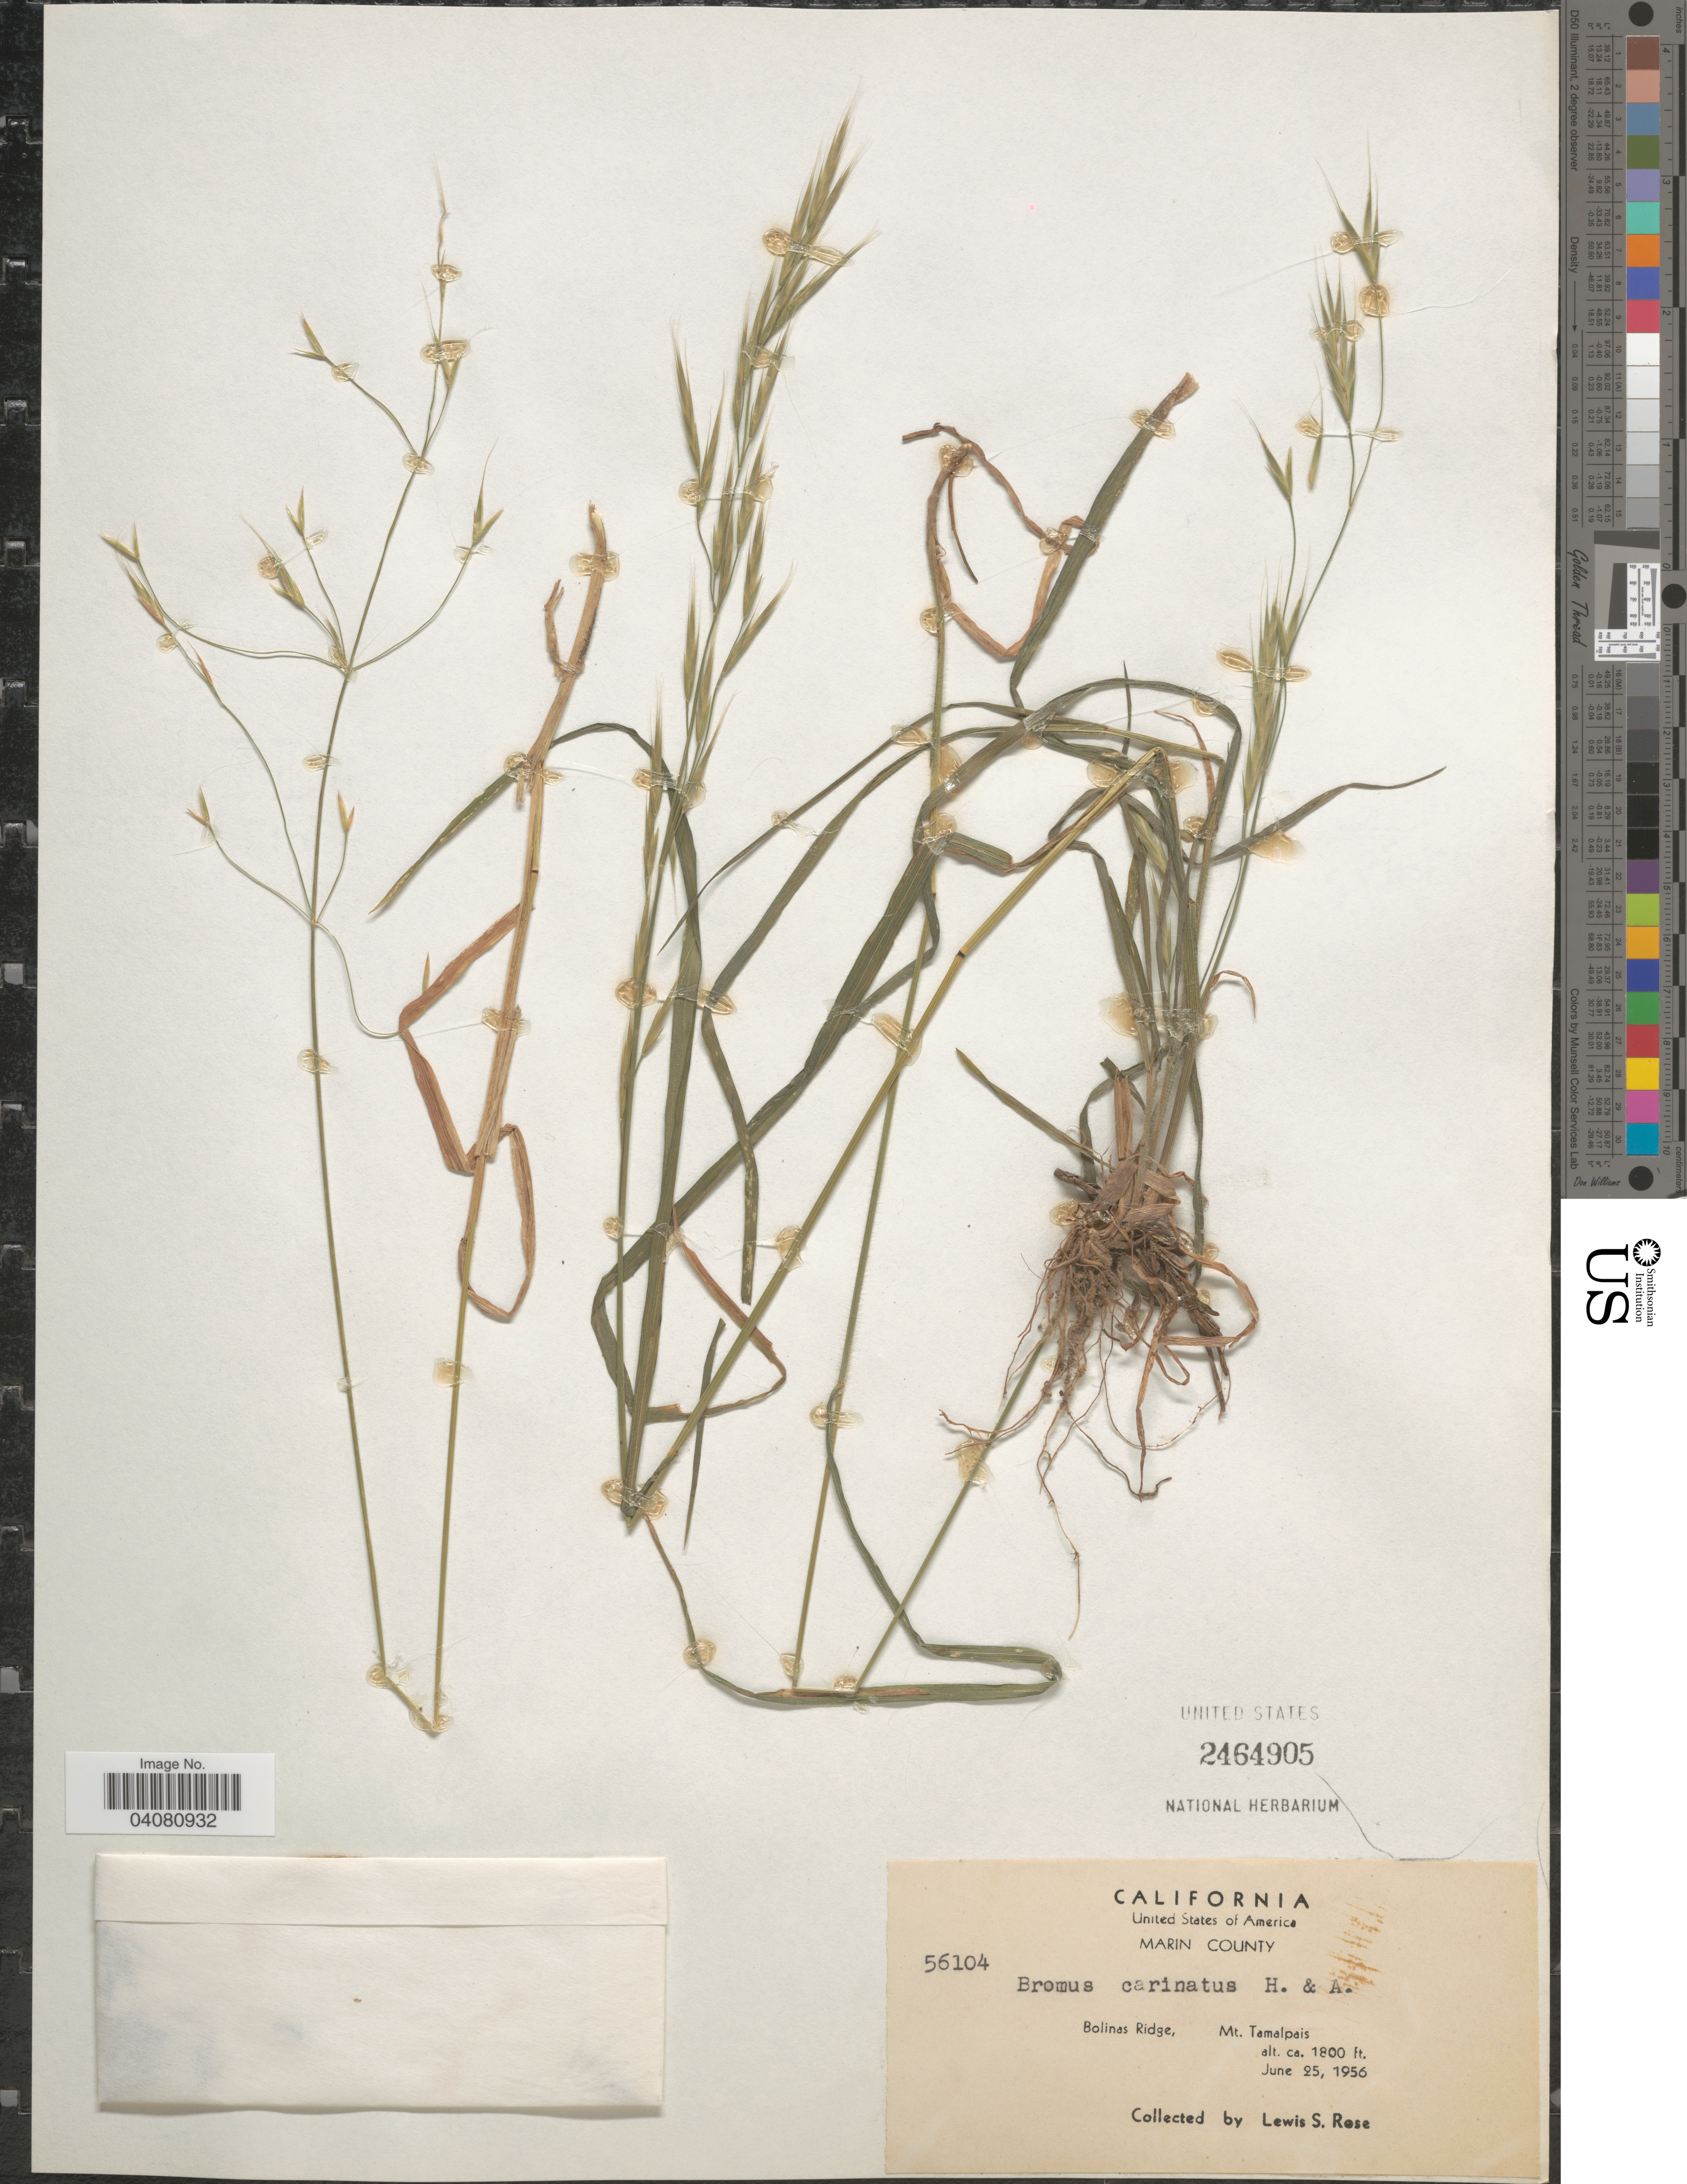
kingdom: Plantae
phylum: Tracheophyta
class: Liliopsida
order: Poales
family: Poaceae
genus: Bromus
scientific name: Bromus carinatus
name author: Hook. & Arn.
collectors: L. S. Rose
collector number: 56104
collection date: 1956-06-25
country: United States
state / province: California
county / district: Marin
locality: Marin County. Bolinas Ridge, Mt. Tamalpais.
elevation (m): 549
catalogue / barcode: US 2464905